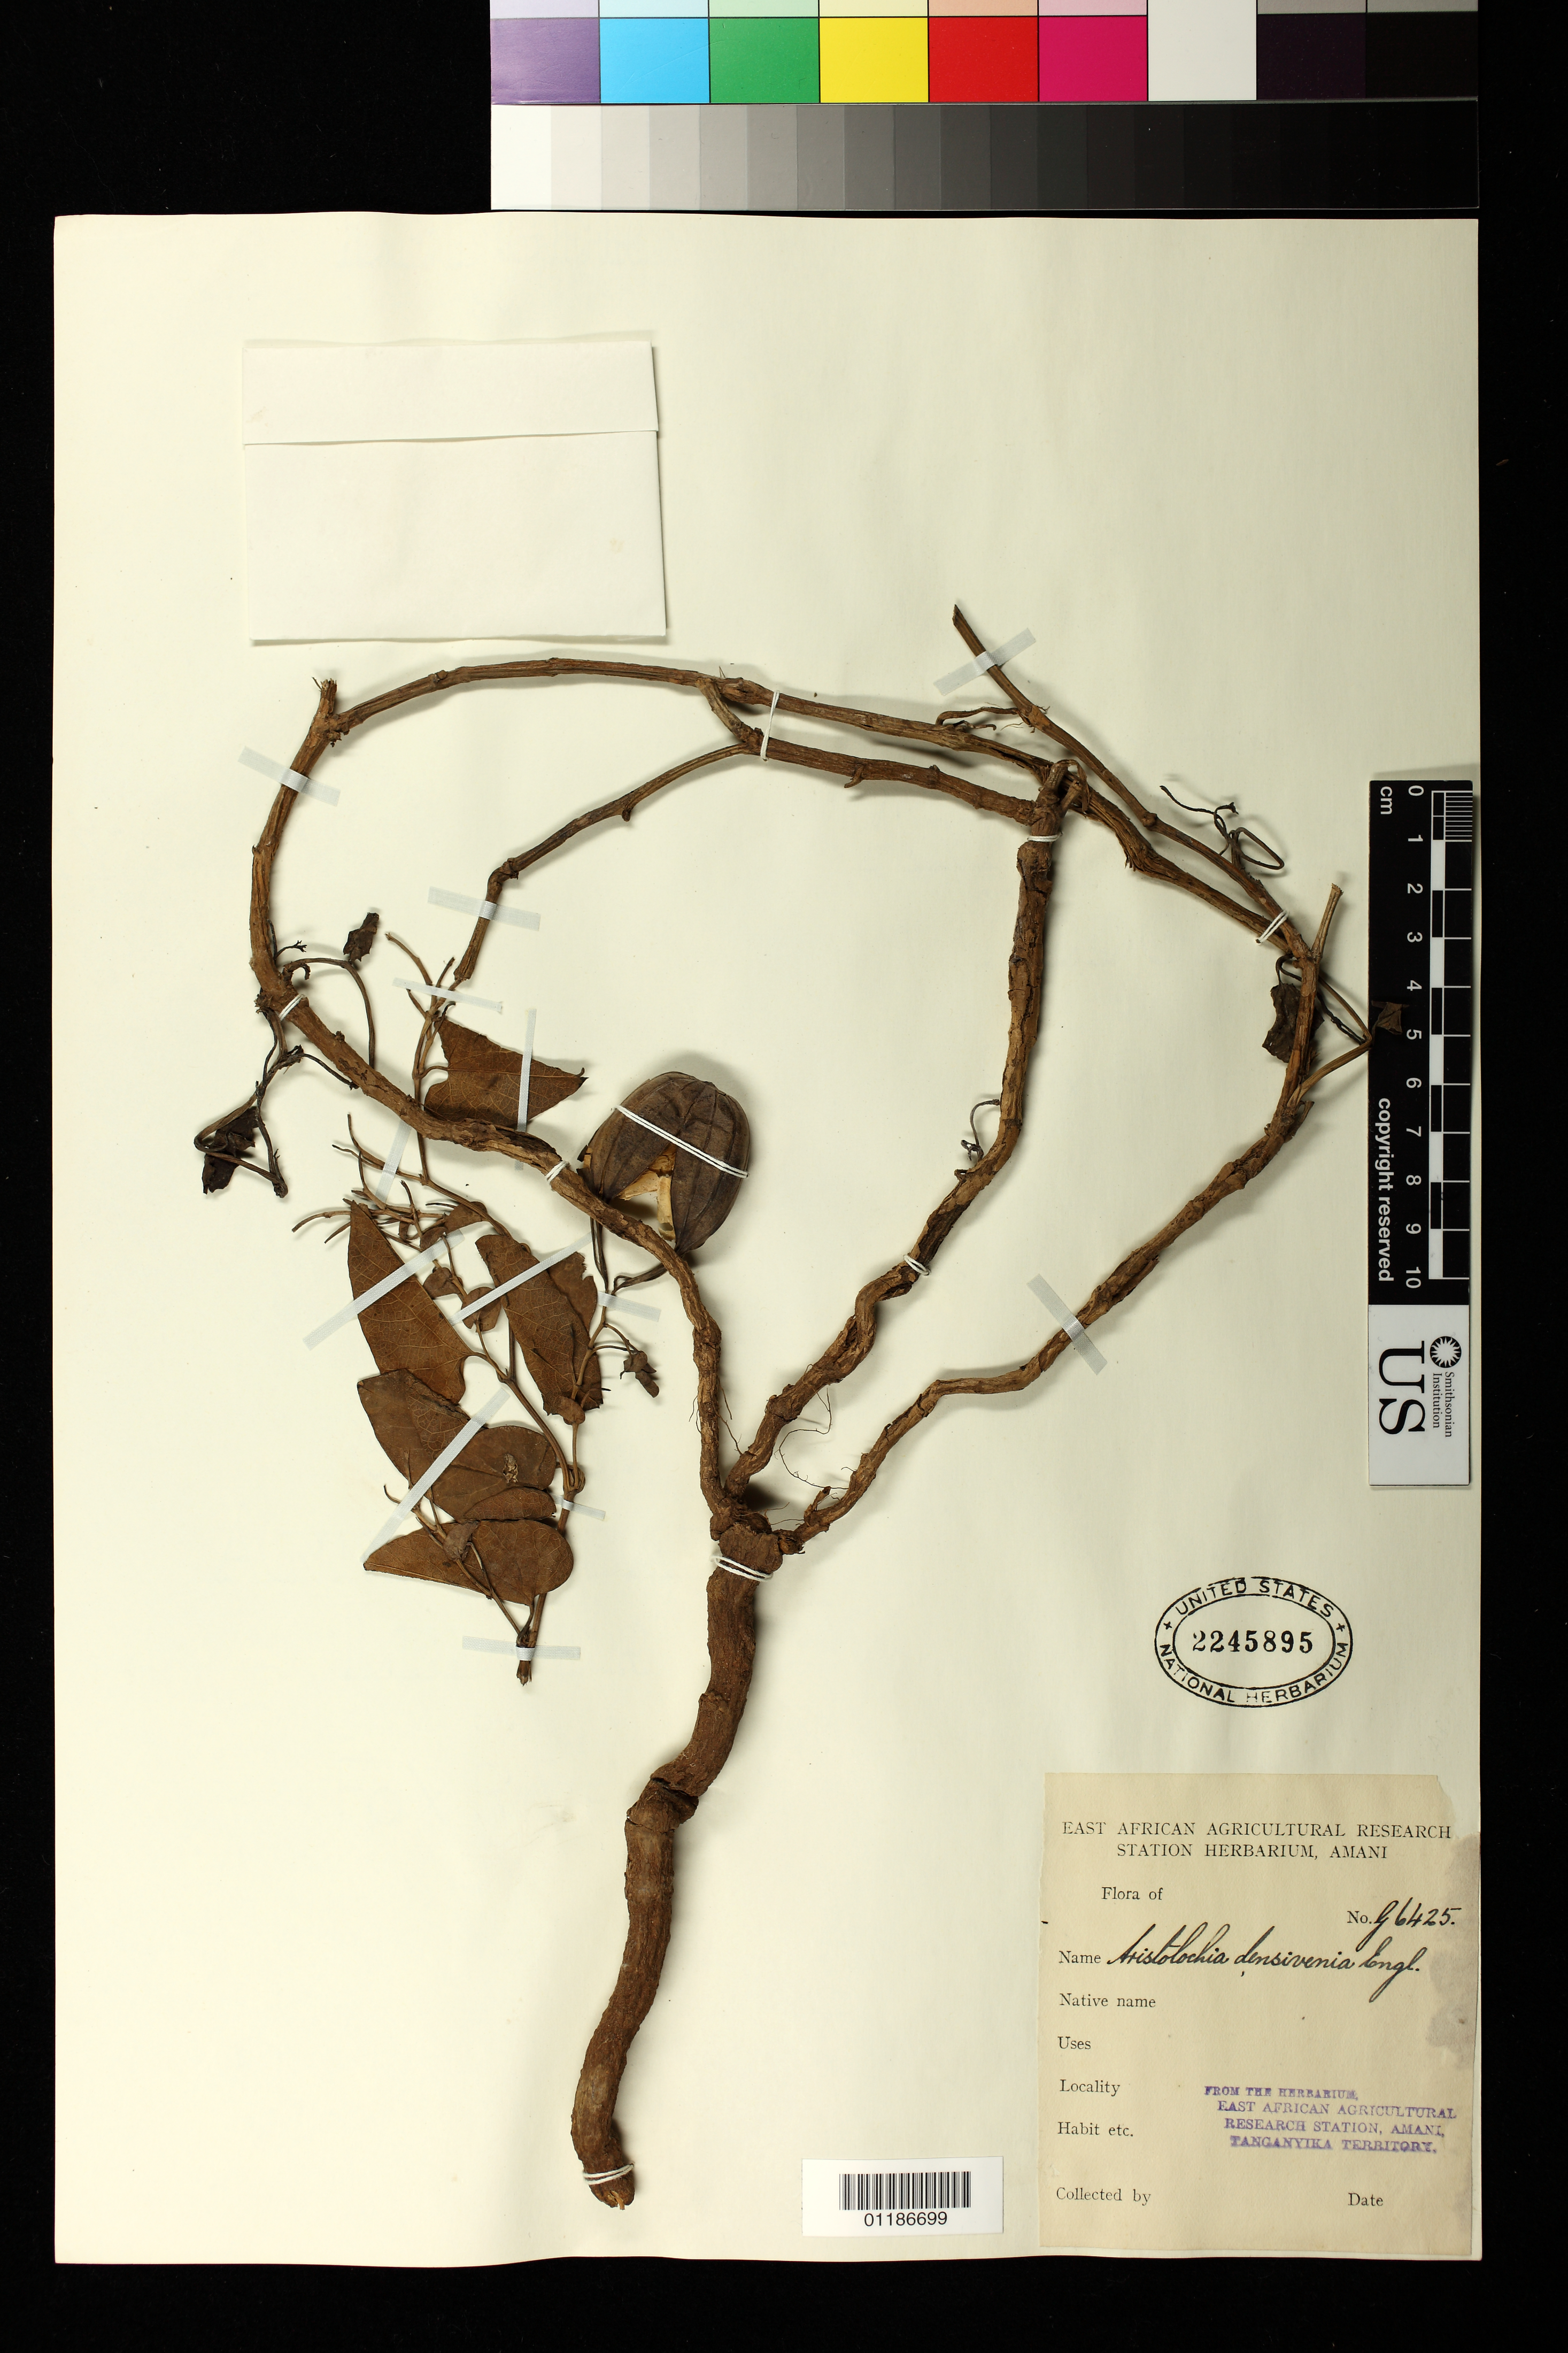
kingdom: Plantae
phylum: Tracheophyta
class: Magnoliopsida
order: Piperales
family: Aristolochiaceae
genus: Aristolochia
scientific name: Aristolochia densivenia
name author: Retz.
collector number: G6425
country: Tanzania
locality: Tanganyika Territory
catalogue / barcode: US 2245895